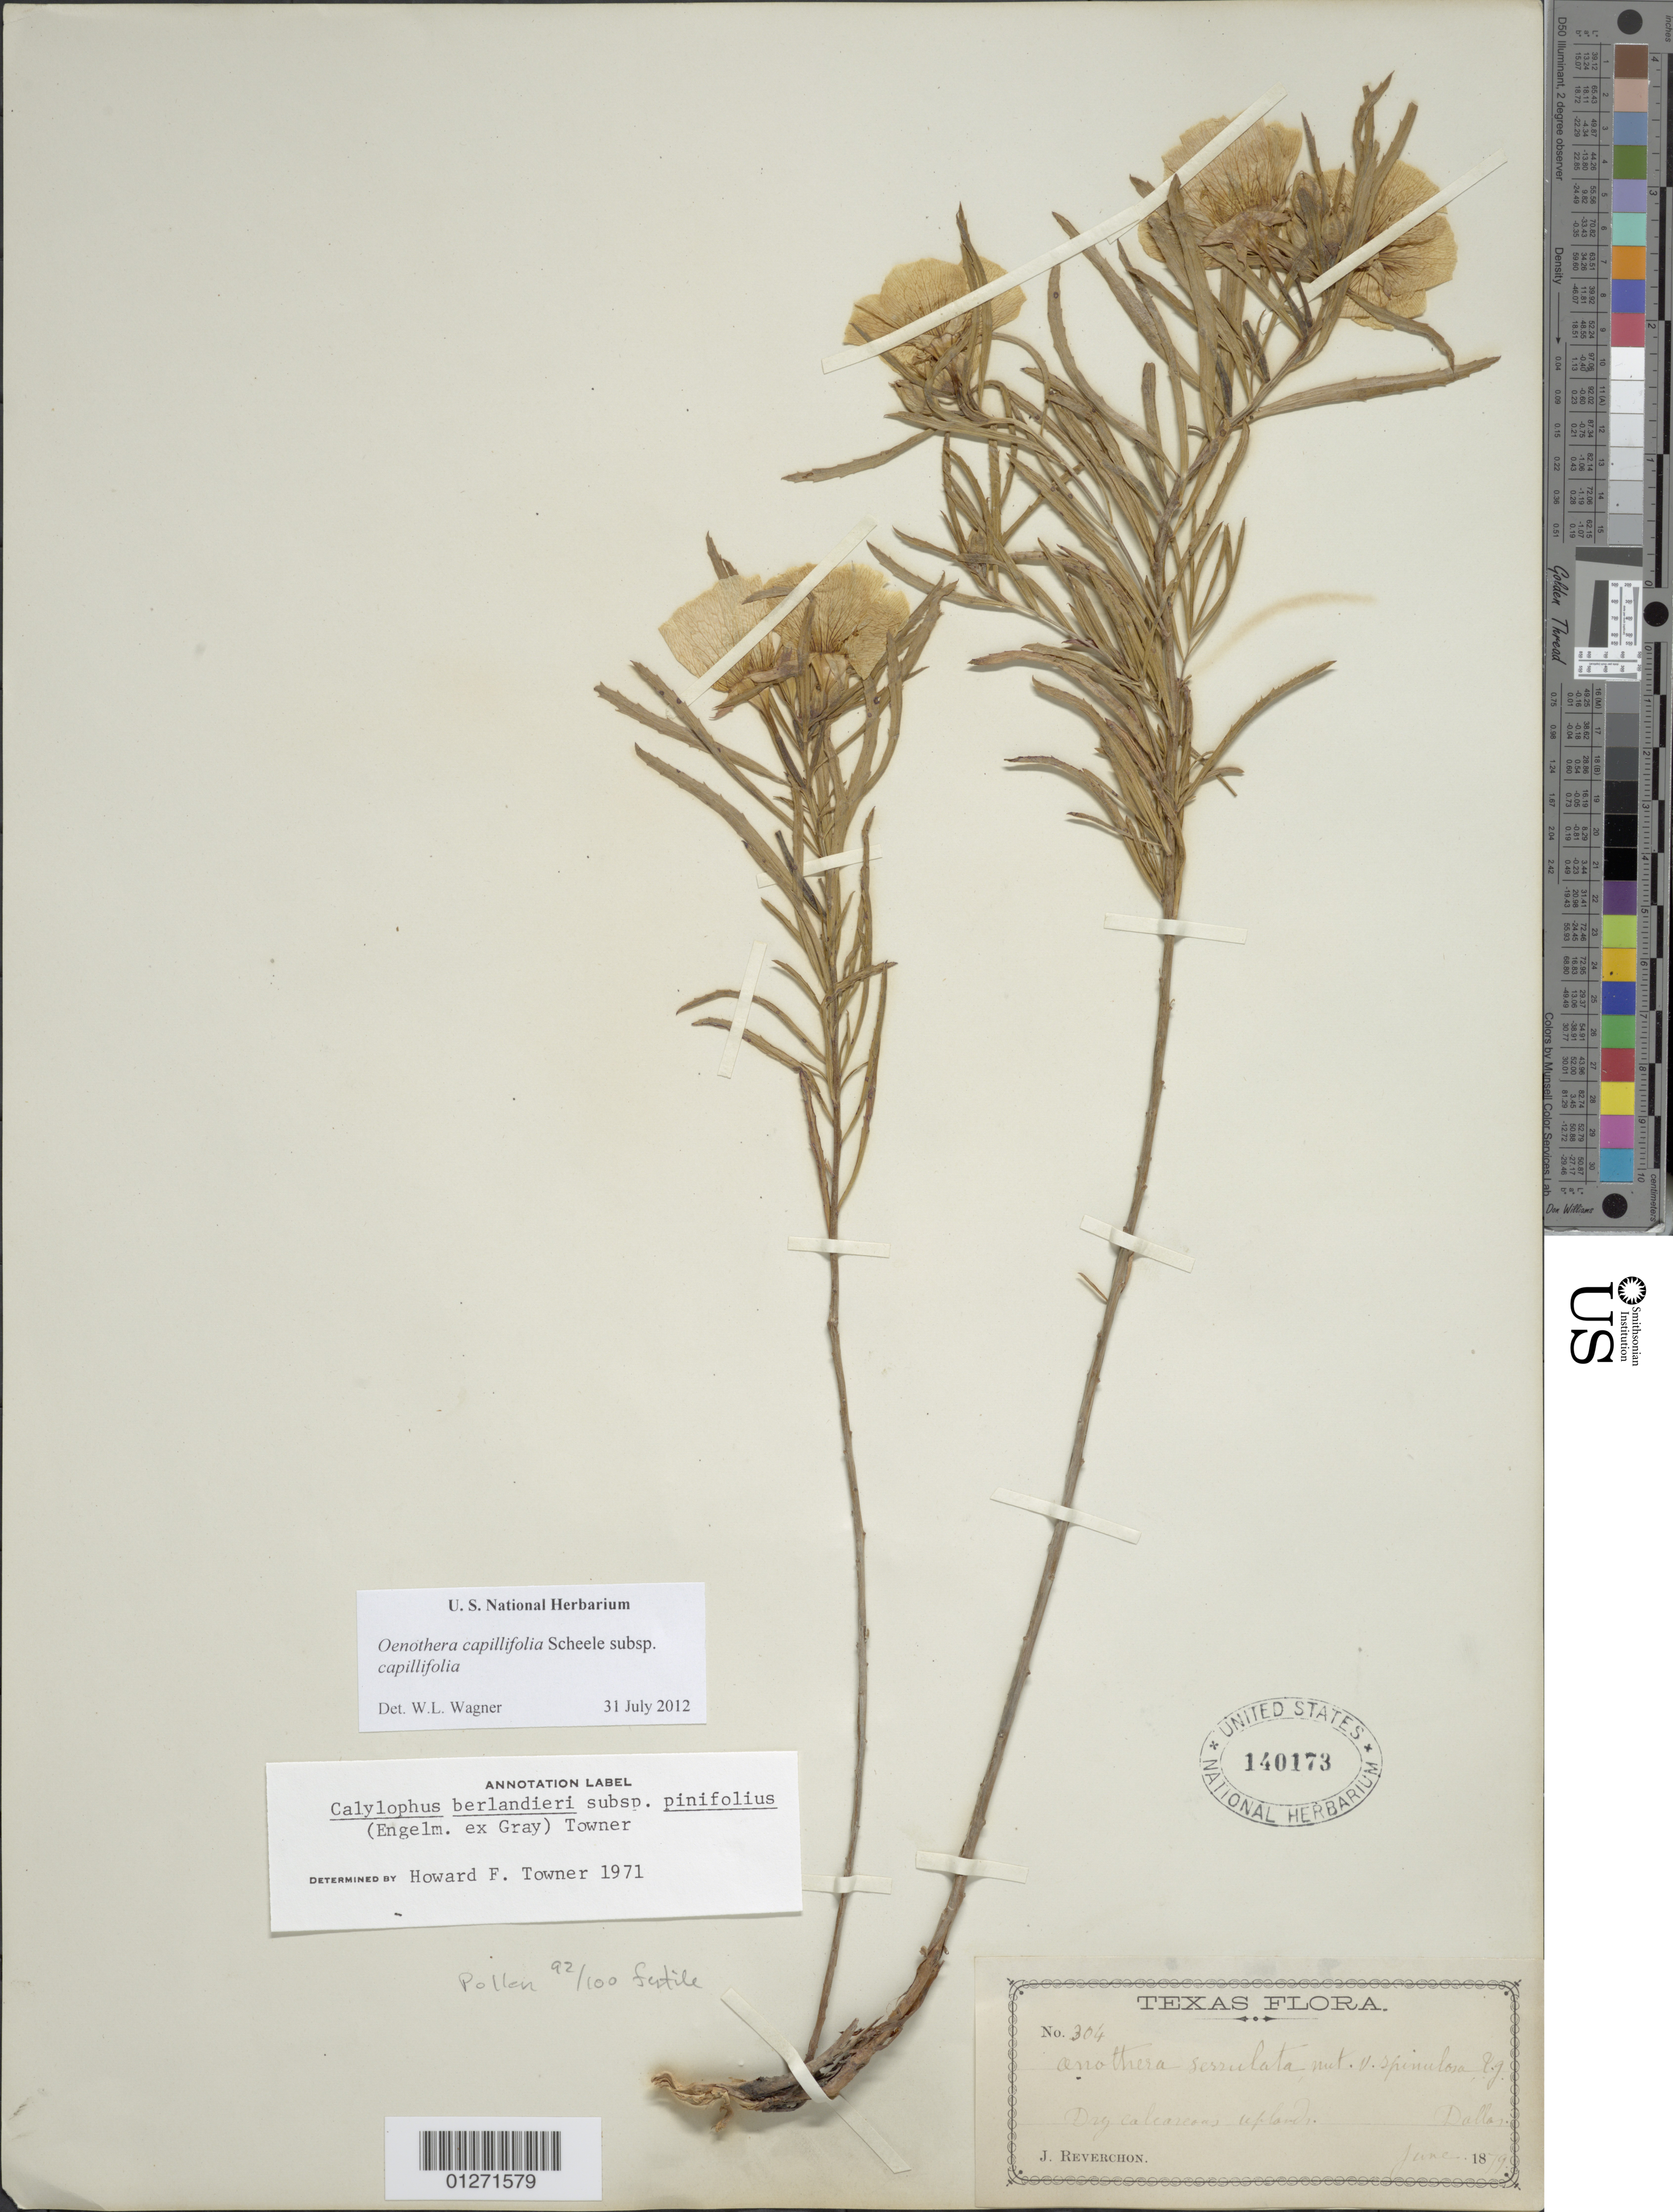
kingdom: Plantae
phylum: Tracheophyta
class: Magnoliopsida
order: Myrtales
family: Onagraceae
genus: Oenothera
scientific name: Oenothera capillifolia subsp. capillifolia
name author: Scheele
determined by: Wagner, W. L., (BOT), Smithsonian Institution - National Museum of Natural History (UNITED STATES)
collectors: J. Reverchon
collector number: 304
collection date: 1879-06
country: United States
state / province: Texas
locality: Dallas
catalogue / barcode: US 140173